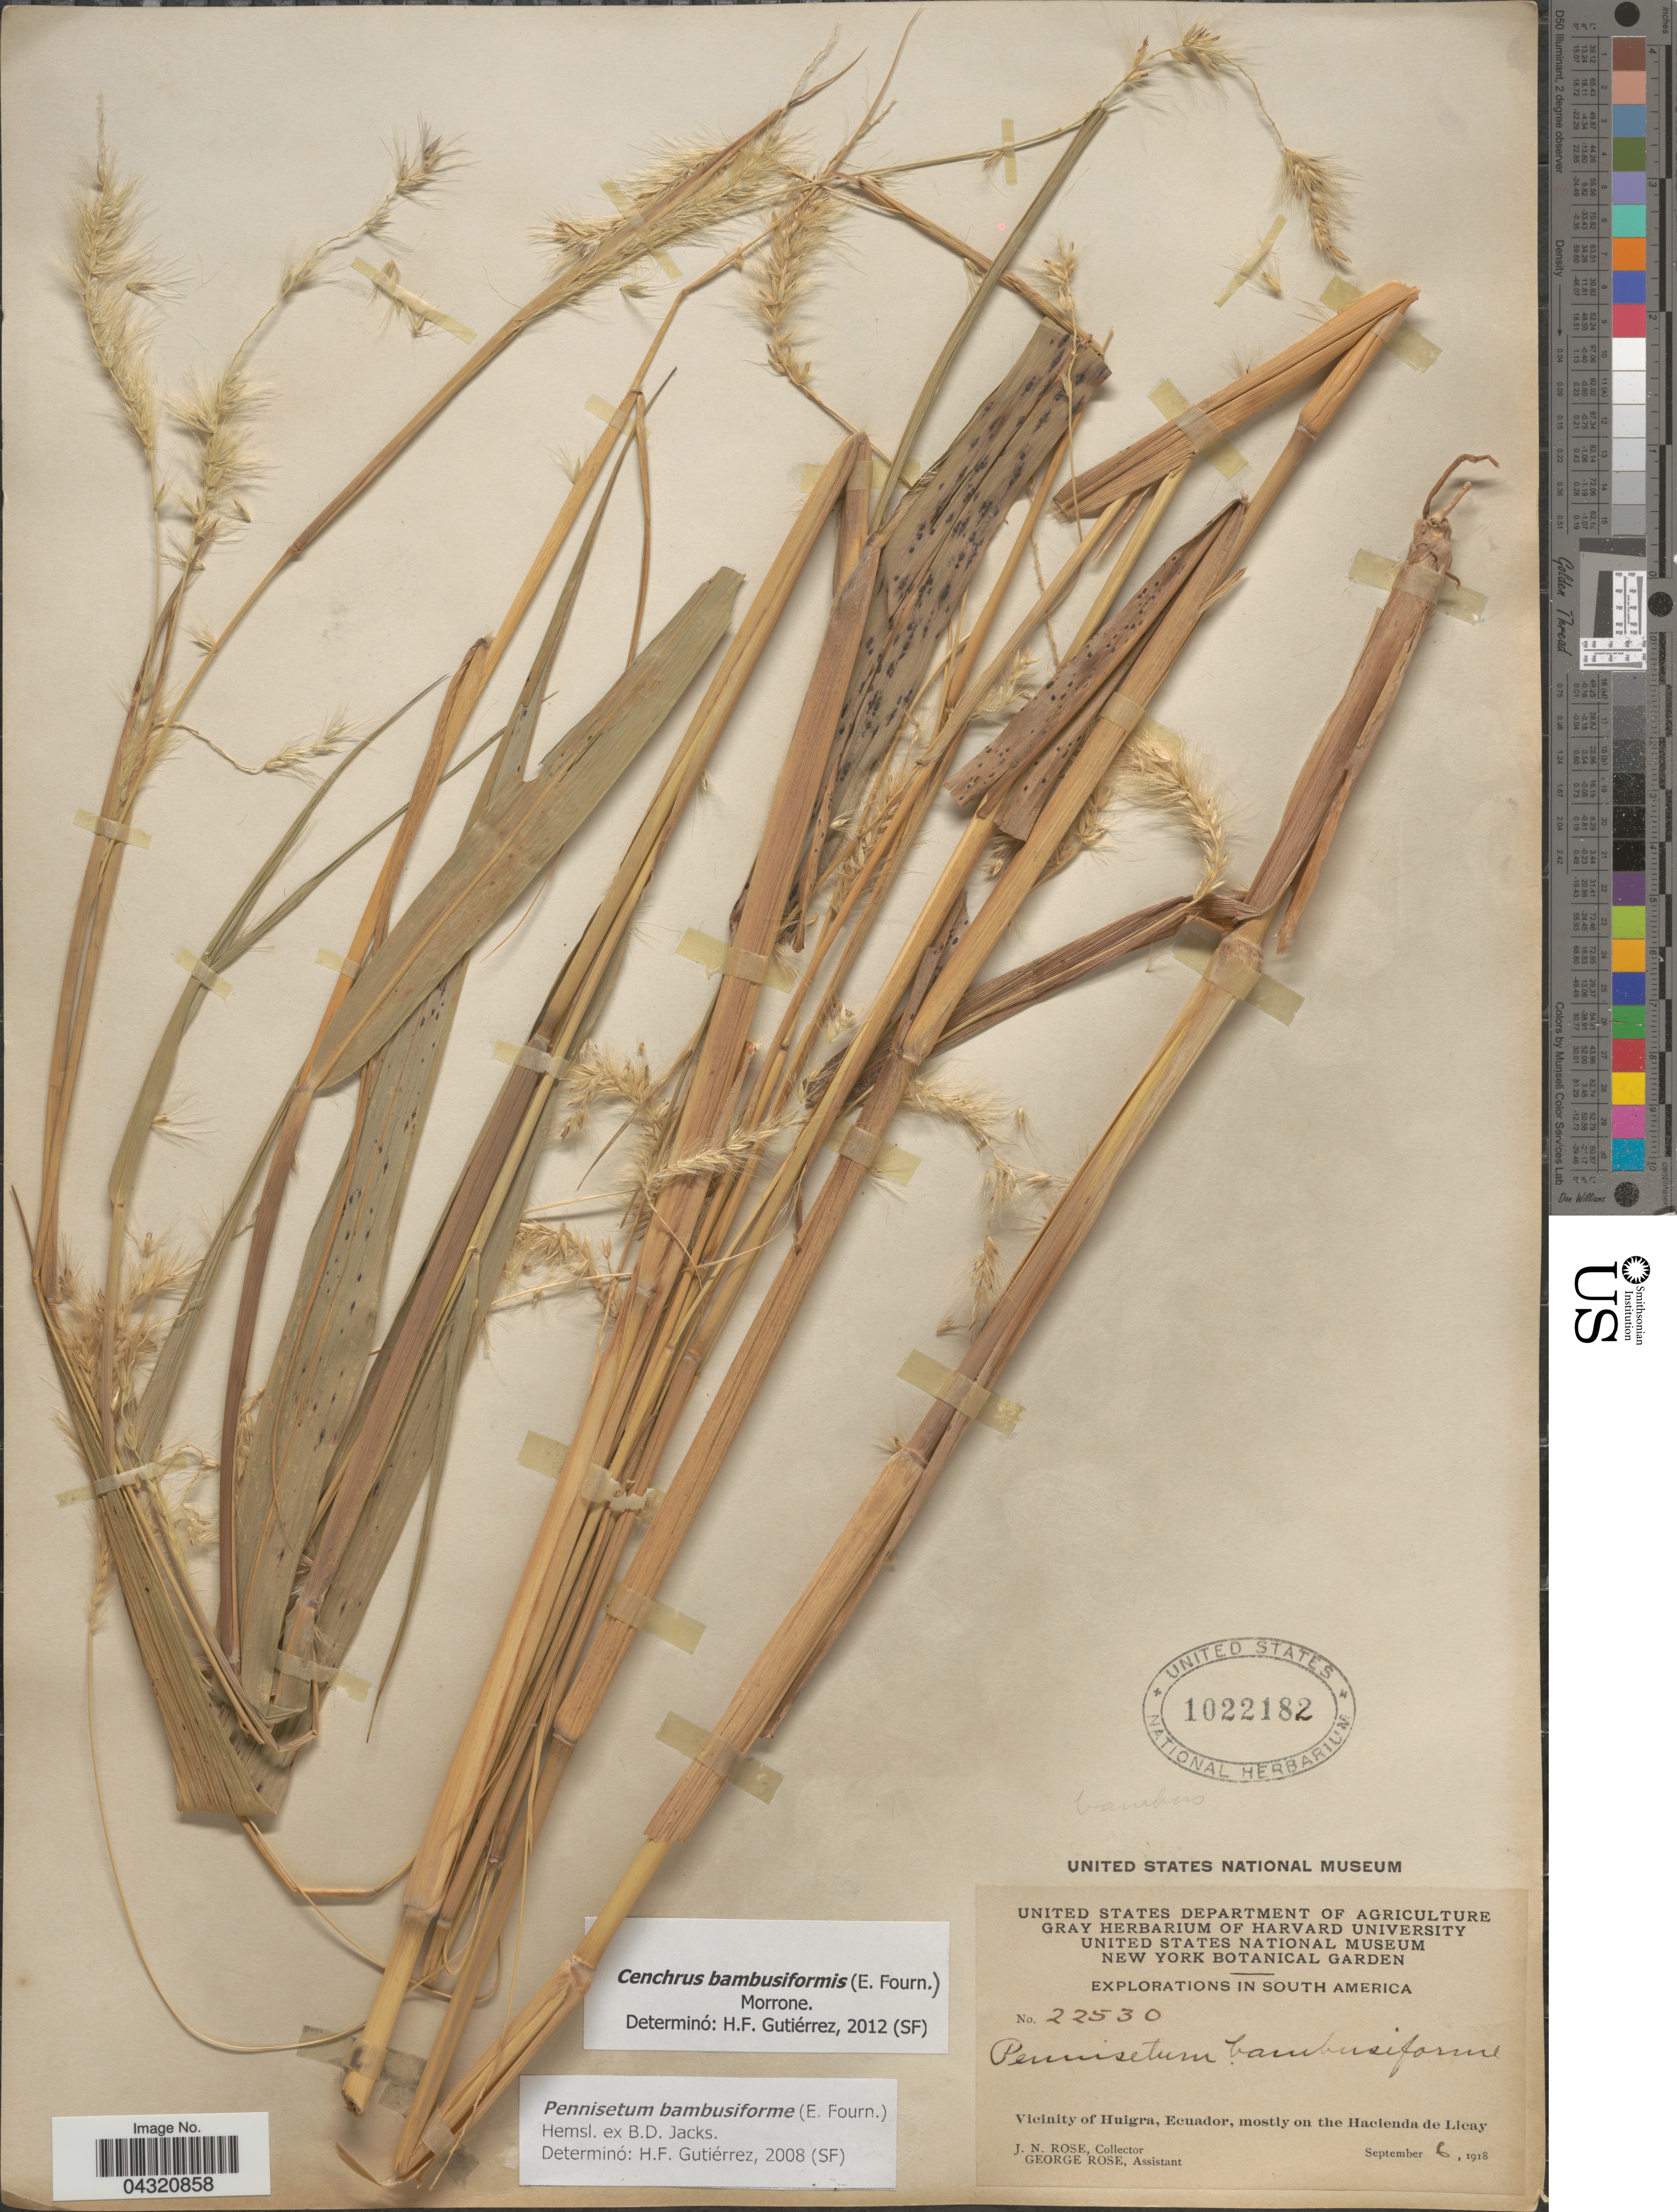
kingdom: Plantae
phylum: Tracheophyta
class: Liliopsida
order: Poales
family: Poaceae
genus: Cenchrus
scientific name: Cenchrus bambusiformis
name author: (E. Fourn.) Morrone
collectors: J. N. Rose & G. Rose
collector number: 22530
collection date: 1918-09-06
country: Ecuador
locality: Explorations in South America. Vicinity of Huigra, mostly on the Hacienda de Licay.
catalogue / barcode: US 1022182